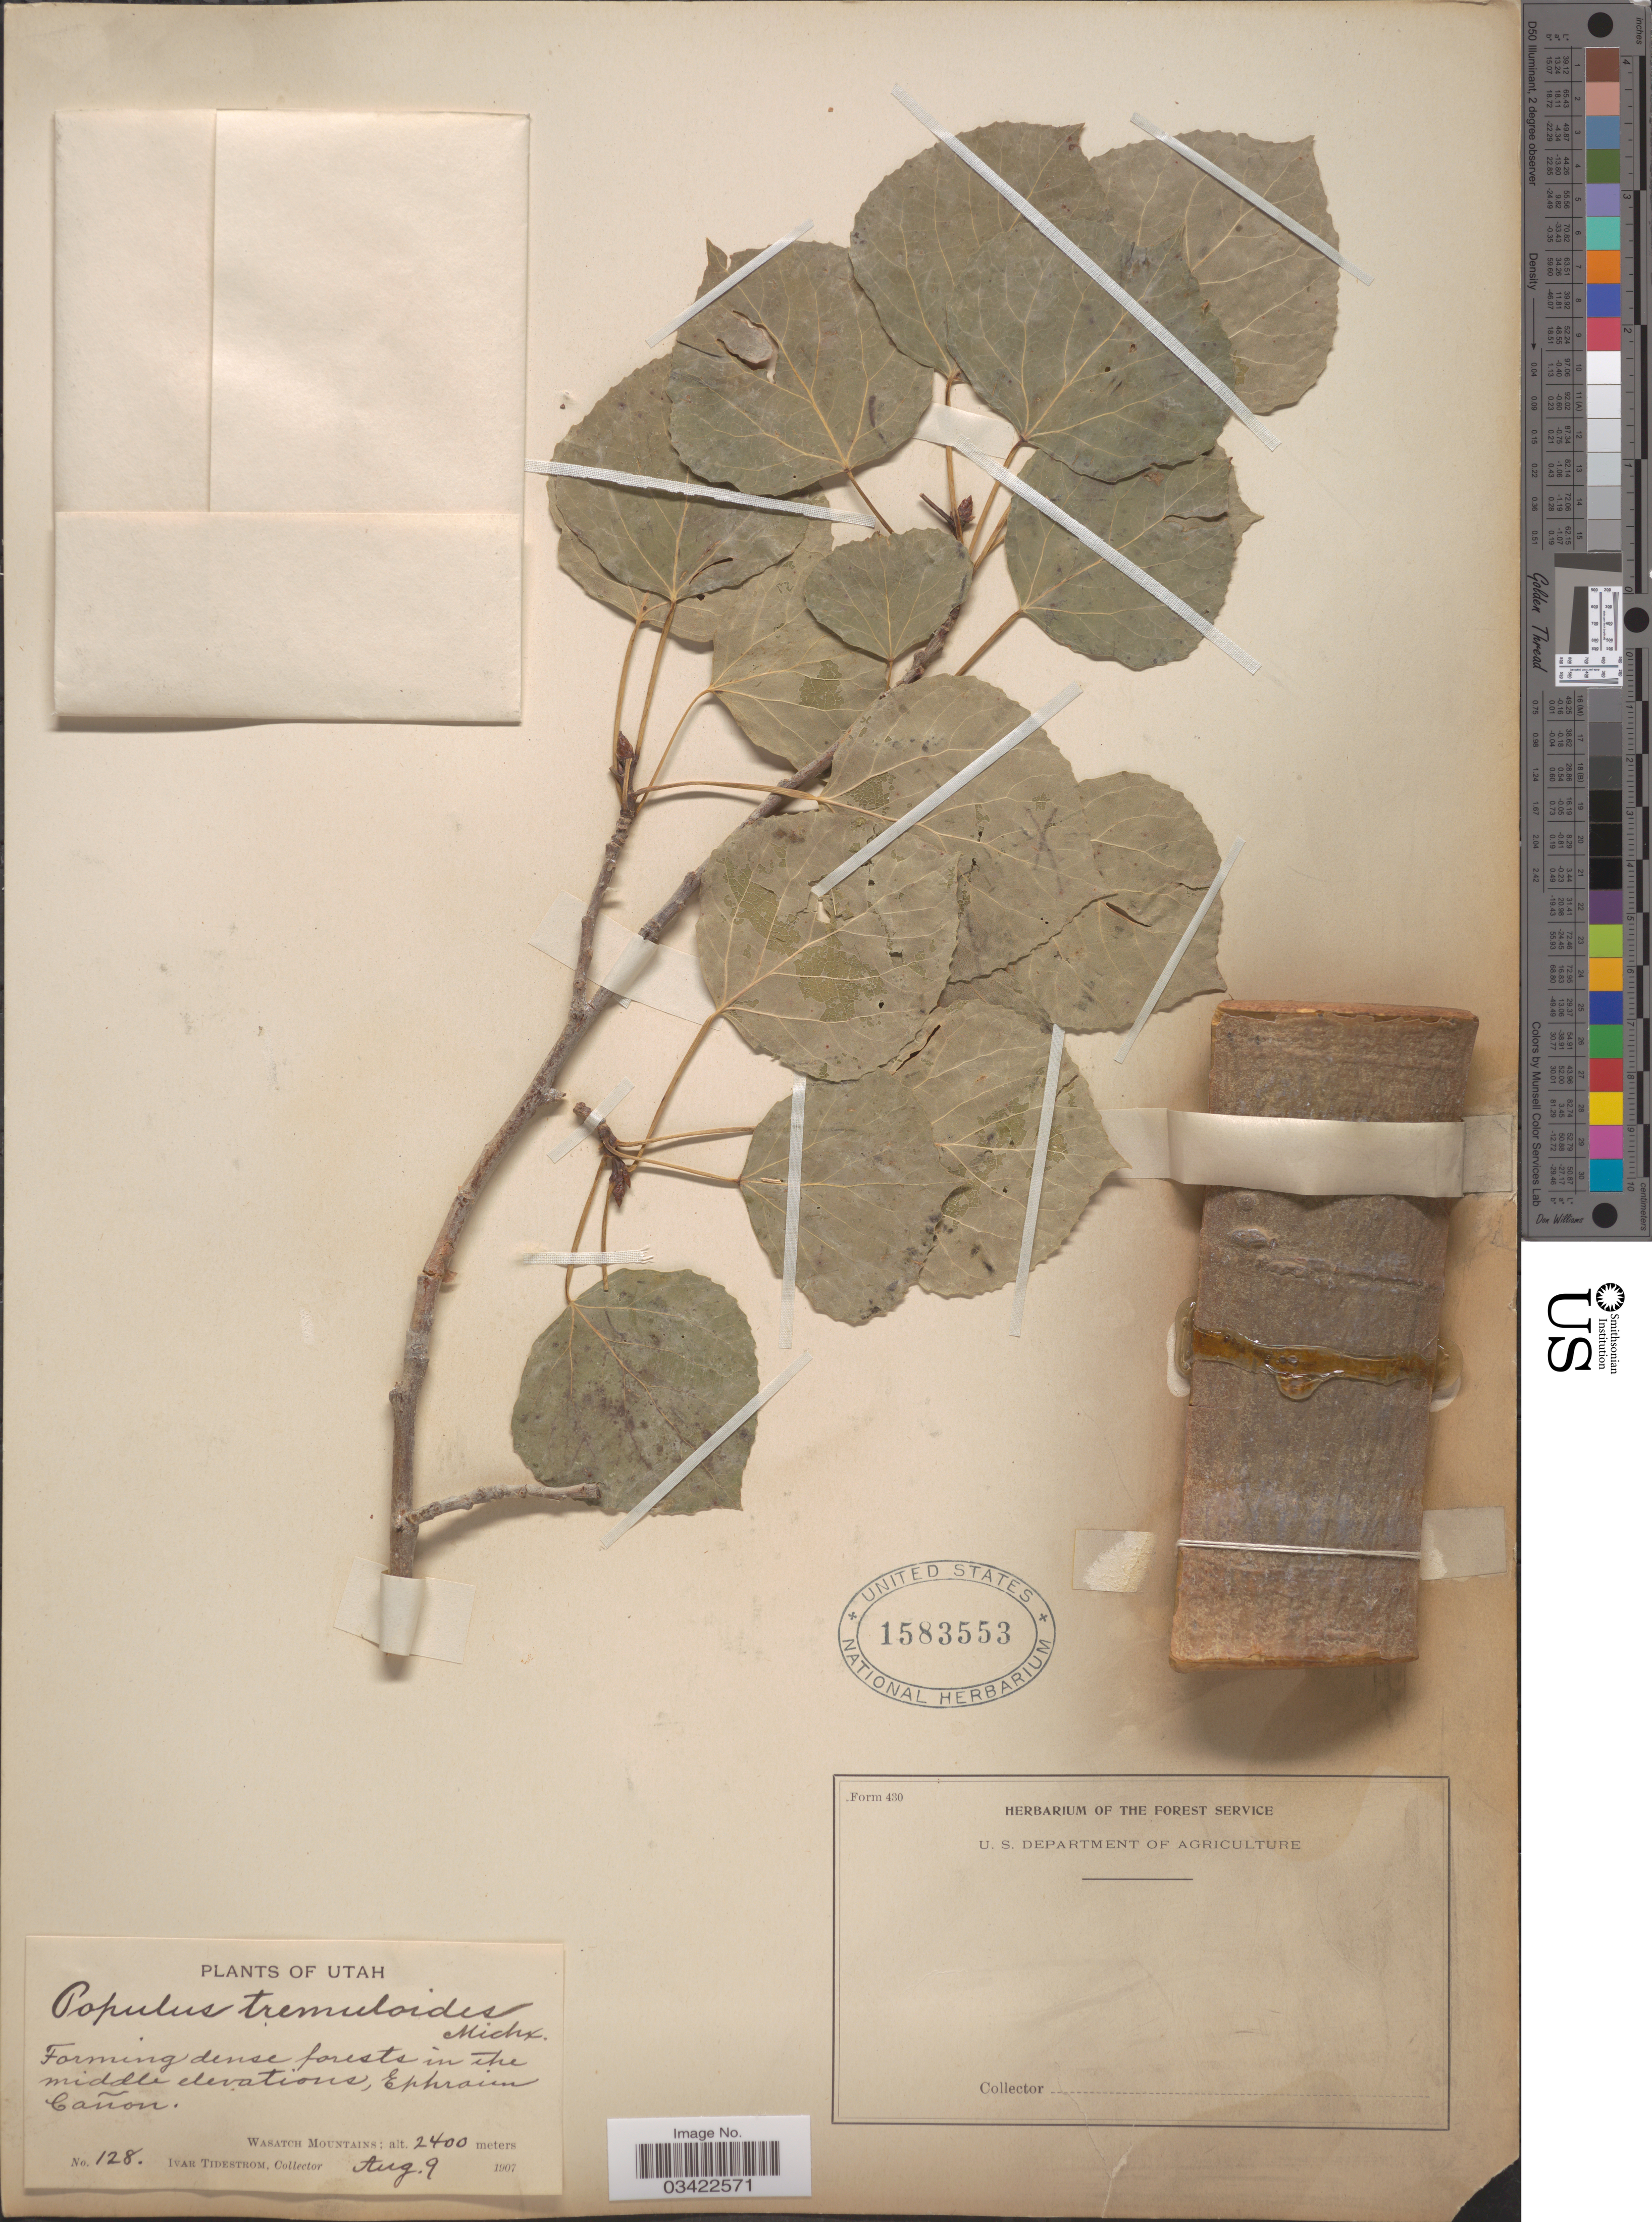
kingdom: Plantae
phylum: Tracheophyta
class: Magnoliopsida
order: Malpighiales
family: Salicaceae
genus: Populus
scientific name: Populus tremuloides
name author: Michx.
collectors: I. F. Tidestrom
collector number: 128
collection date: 1907-08-09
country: United States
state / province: Utah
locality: Forming dense forests in the middle elevations, Ephraim Cañon. Wasatch Mountains.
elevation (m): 2400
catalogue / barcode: US 1583553